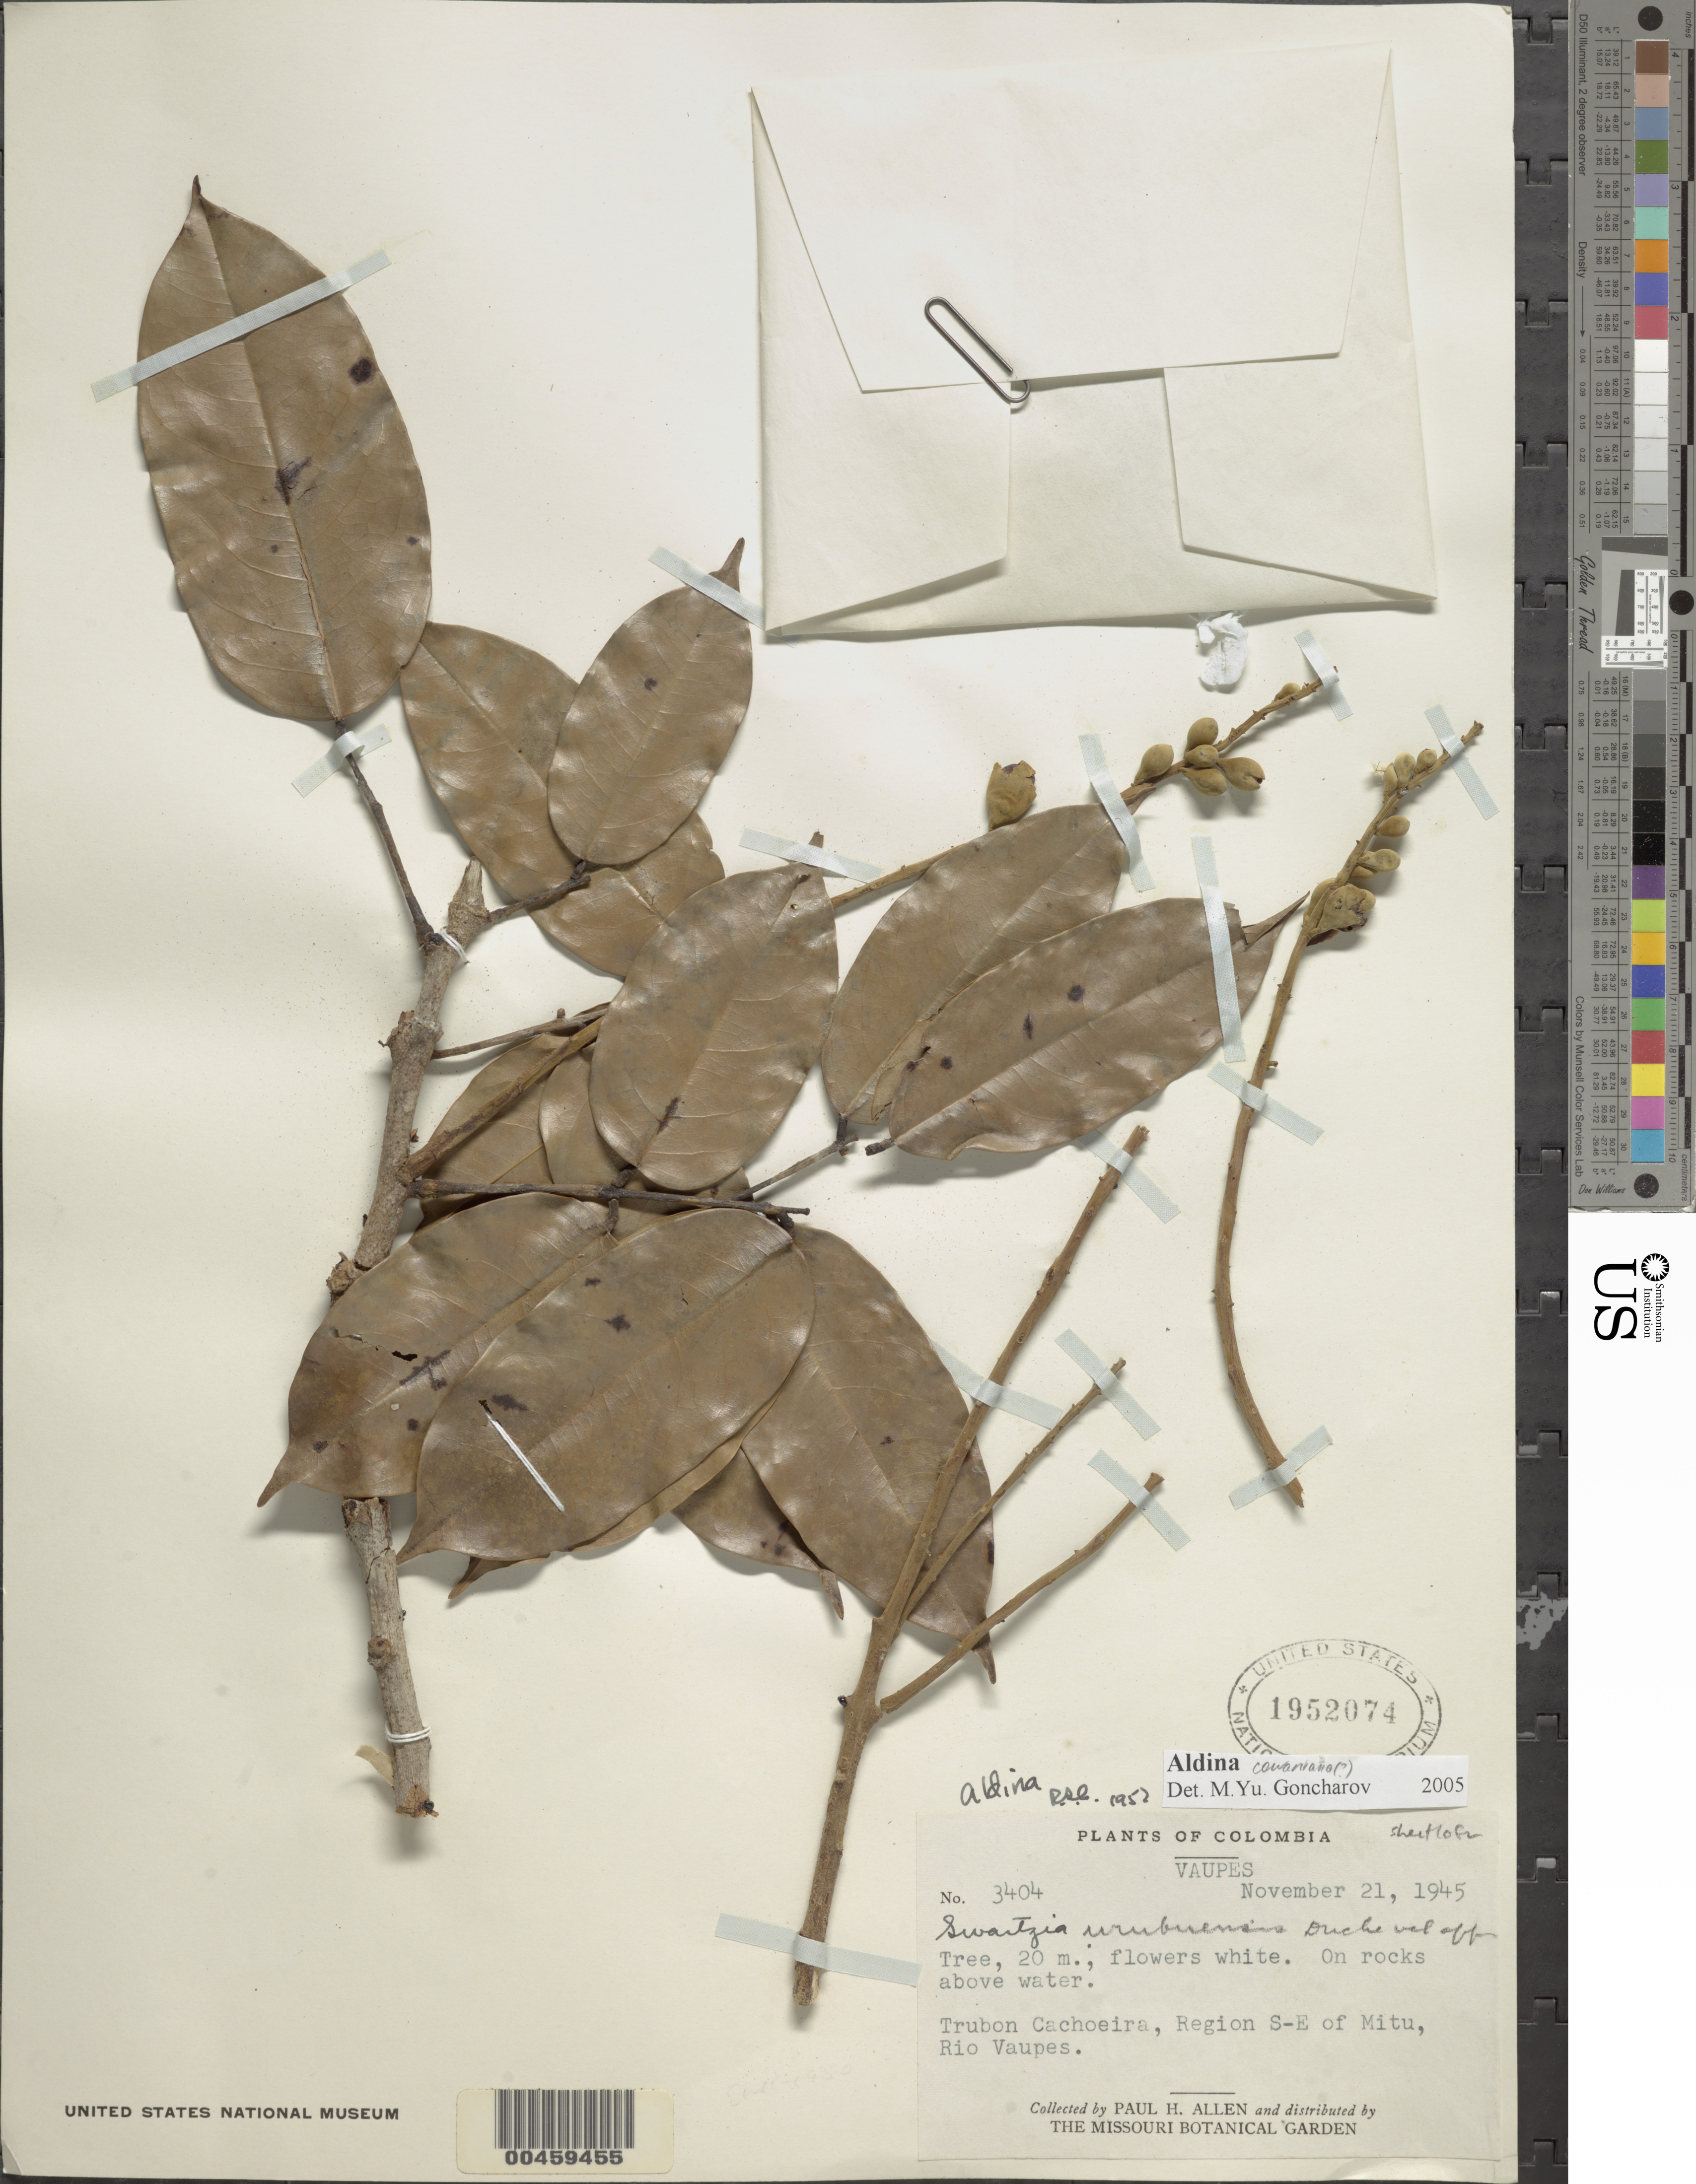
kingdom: Plantae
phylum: Tracheophyta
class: Magnoliopsida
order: Fabales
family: Fabaceae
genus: Aldina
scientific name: Aldina latifolia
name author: Spruce ex Benth.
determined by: Ramos, Gustavo, (HUEFS), Universidade Estadual de Feira de Santana (BRAZIL)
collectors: P. H. Allen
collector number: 3404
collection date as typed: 21 Nov 1945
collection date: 1945-11-21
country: Colombia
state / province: Vaupés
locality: Trubon Cachoeira, SE of Mitu, Rio Vaupes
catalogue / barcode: US 1952074